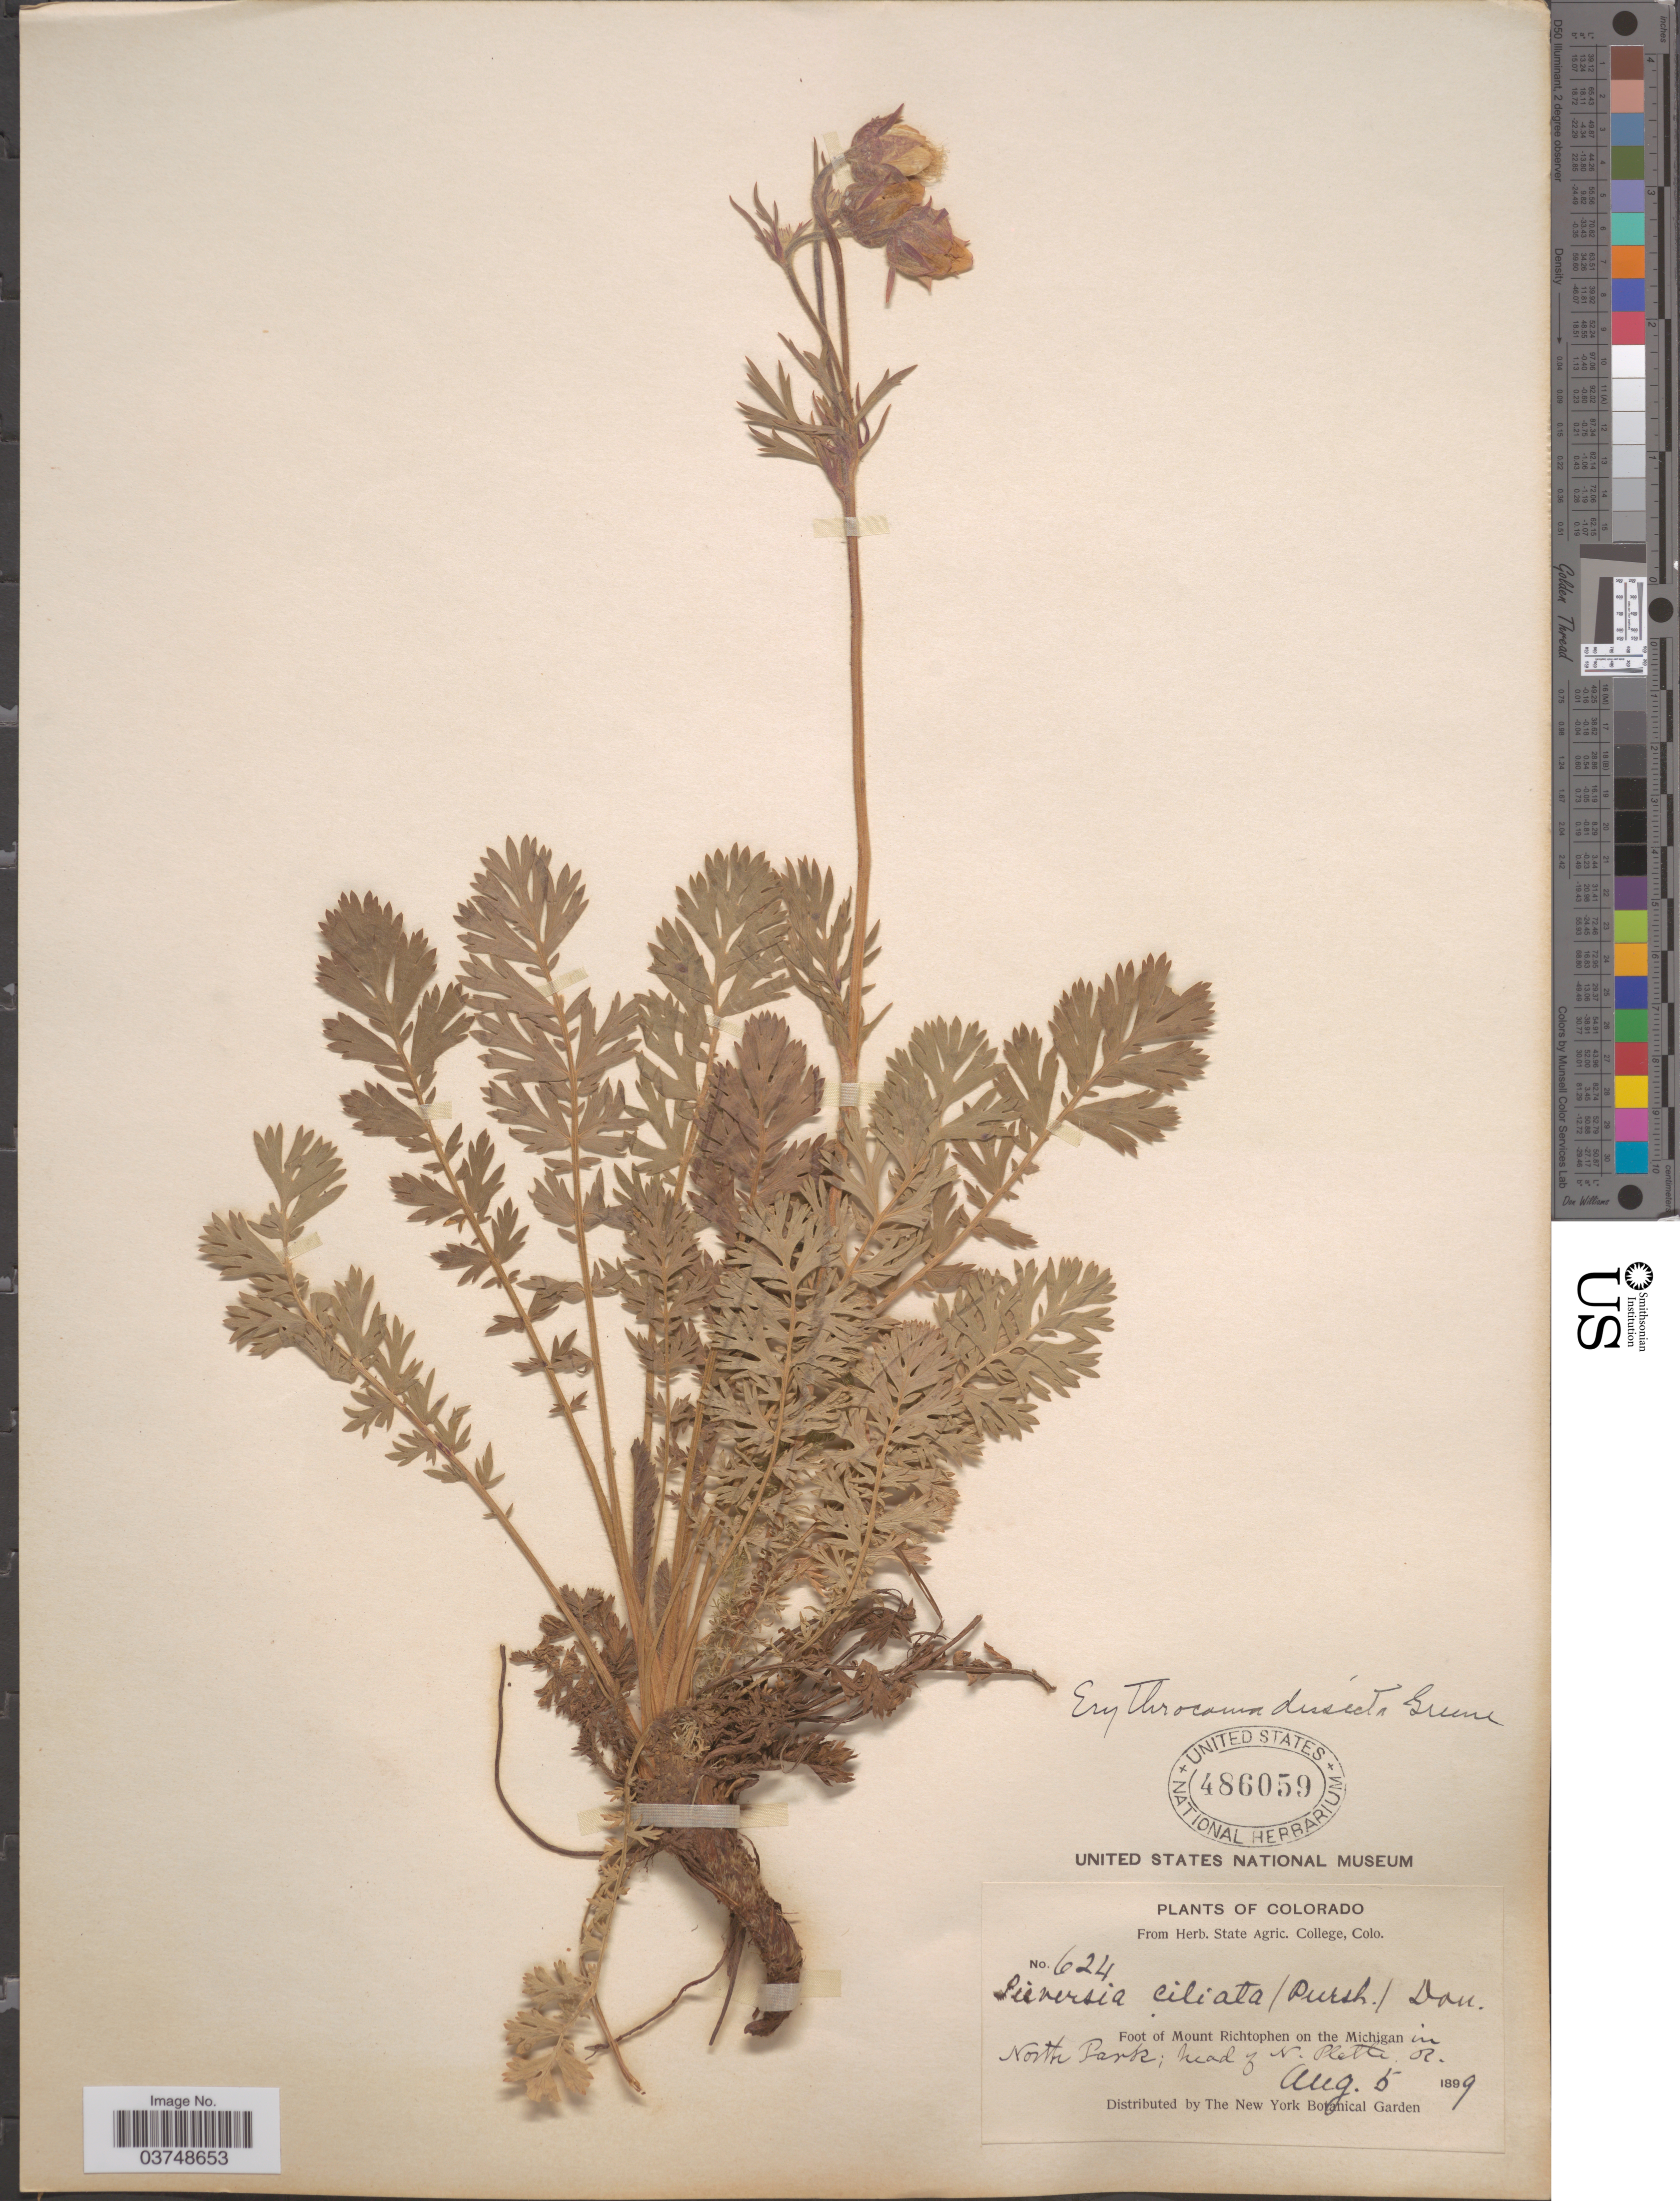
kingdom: Plantae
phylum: Tracheophyta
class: Magnoliopsida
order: Rosales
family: Rosaceae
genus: Geum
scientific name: Geum triflorum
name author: Pursh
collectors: New York Botanical Gardens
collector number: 624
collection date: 1899-08-05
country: United States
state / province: Colorado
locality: Foot of Mount Richtophen on the Michigan in North Park, head of N. Platte R.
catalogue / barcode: US 486059